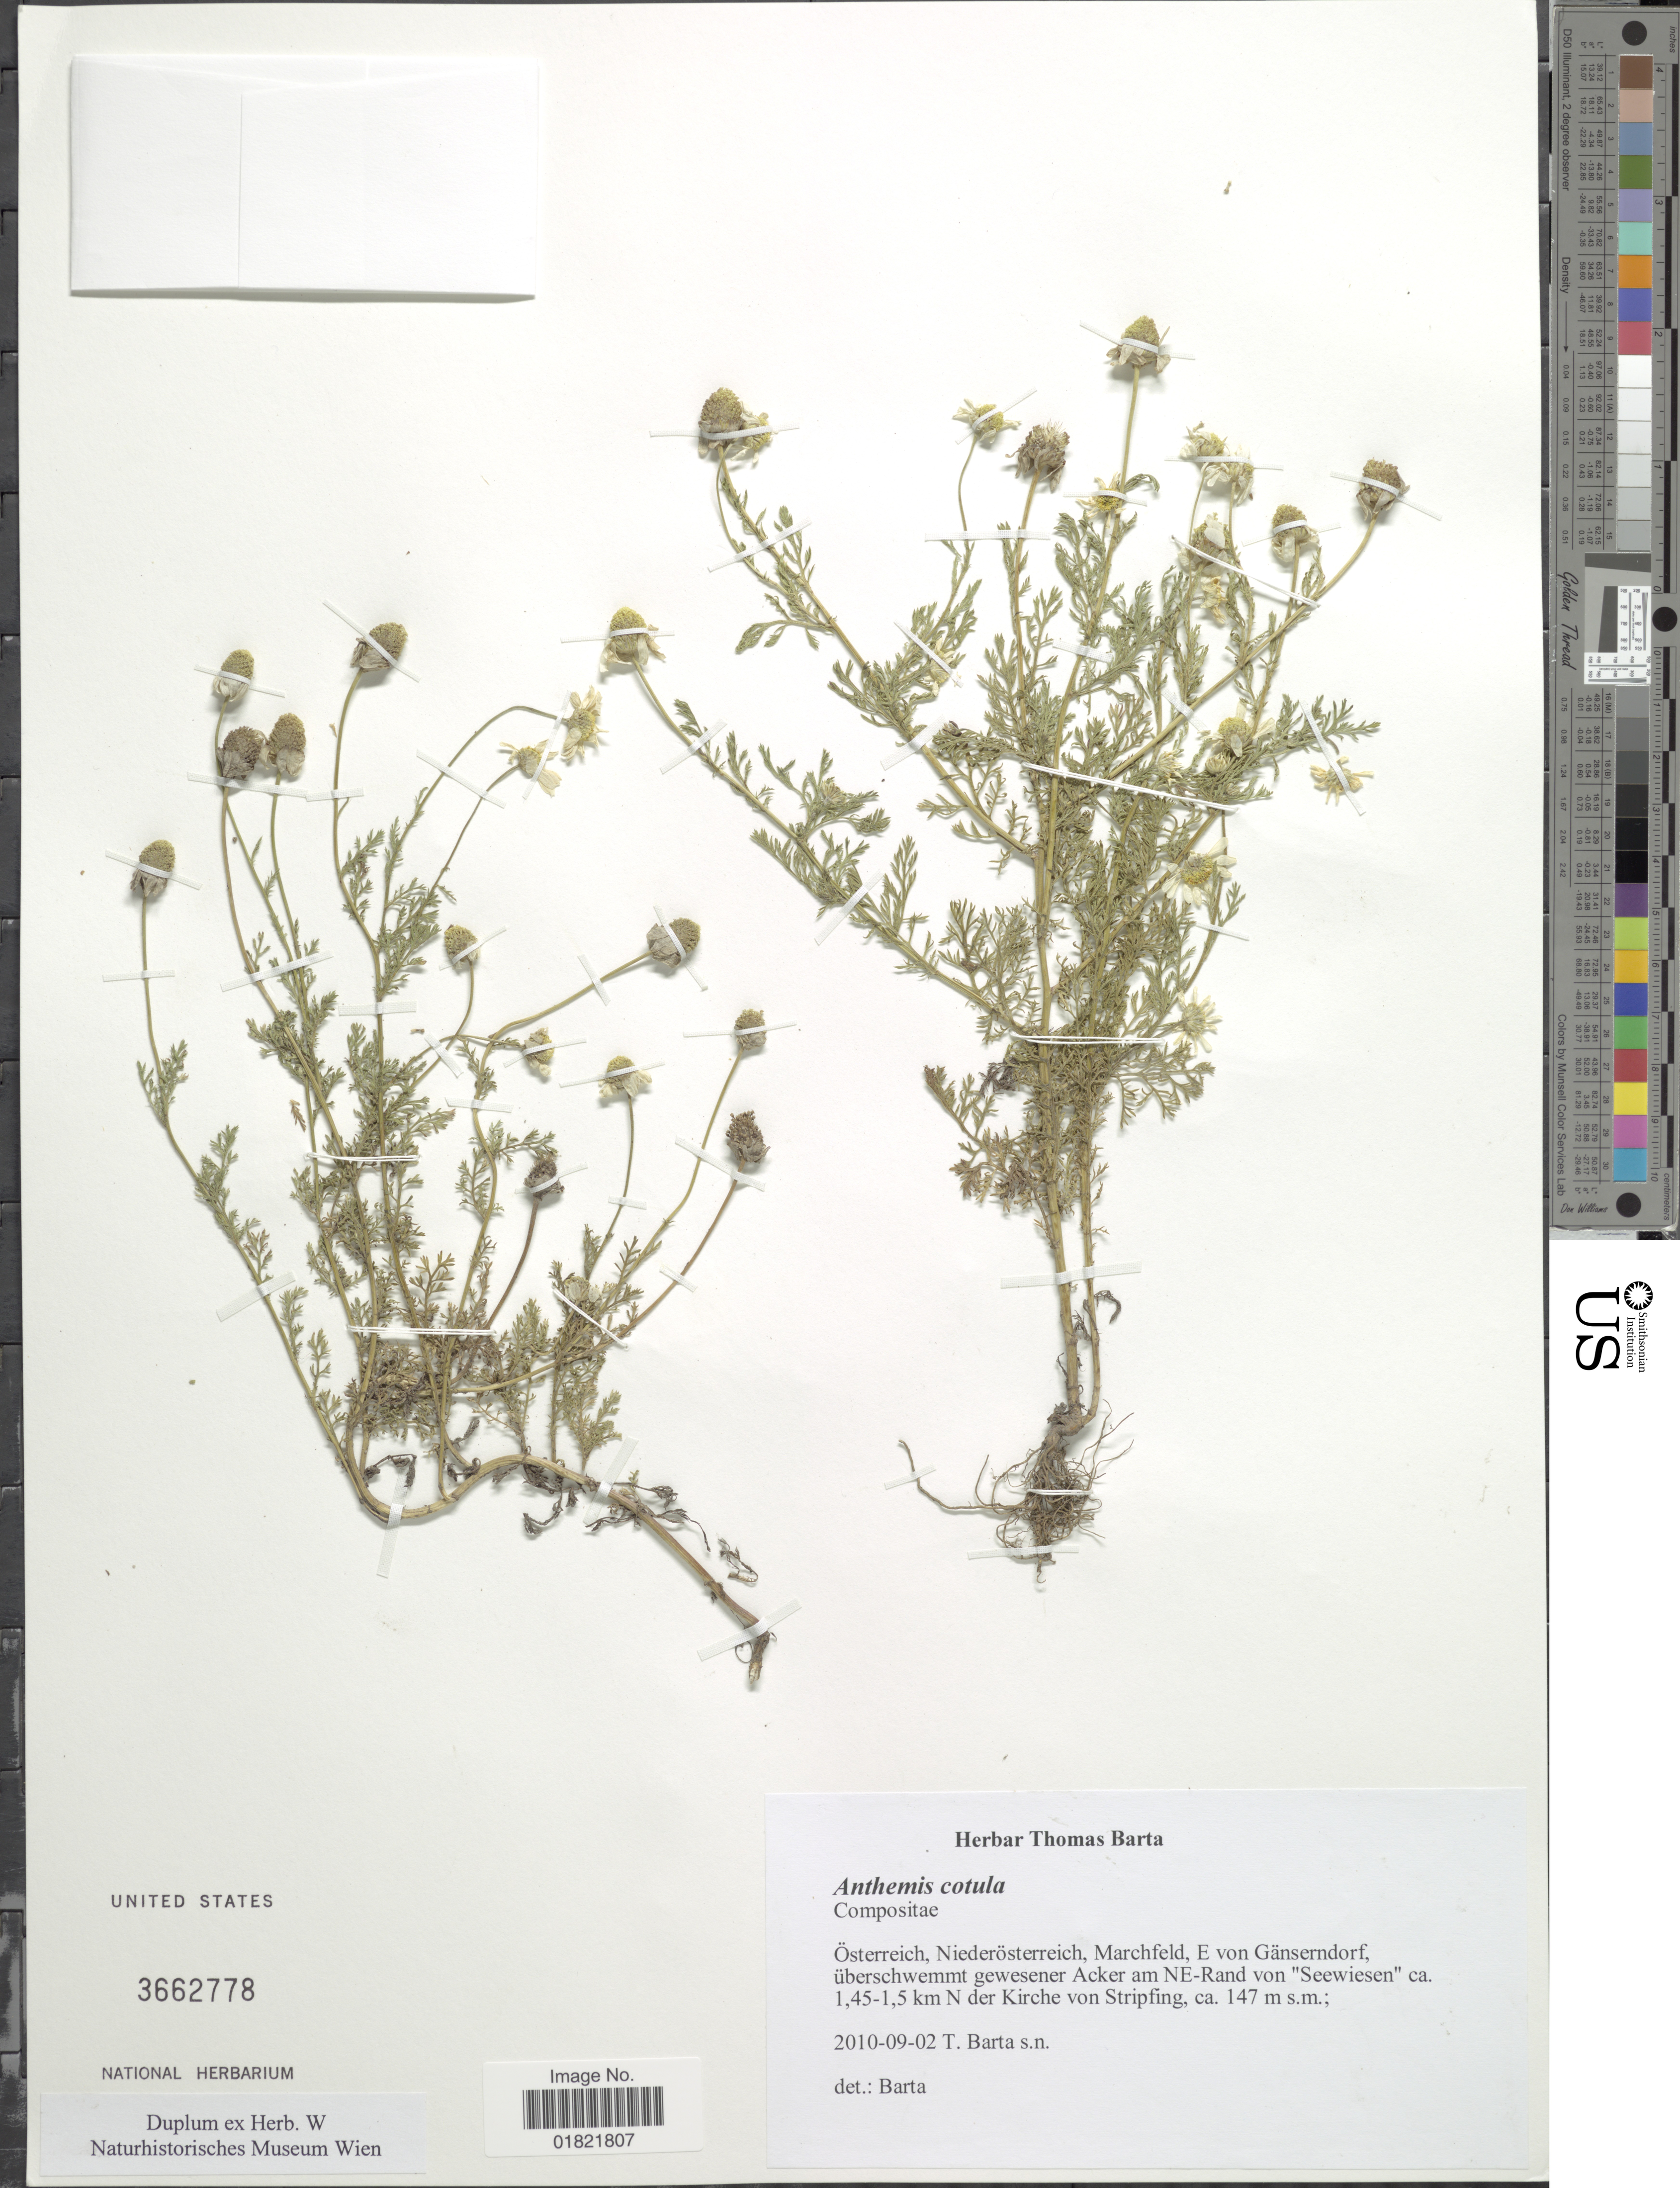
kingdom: Plantae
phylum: Tracheophyta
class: Magnoliopsida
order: Asterales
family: Asteraceae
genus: Anthemis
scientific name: Anthemis cotula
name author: L.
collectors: T. Barta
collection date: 2010-09-02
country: Austria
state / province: Niederosterreich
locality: Osterreich, Marchfeld, E von Ganserndorf, uberschwemmt gewesener Acker am NE-Rand von "Seewiesen" ca. 1.45-1.5 km N der Kirche von Stripfing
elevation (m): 147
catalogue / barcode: US 3662778